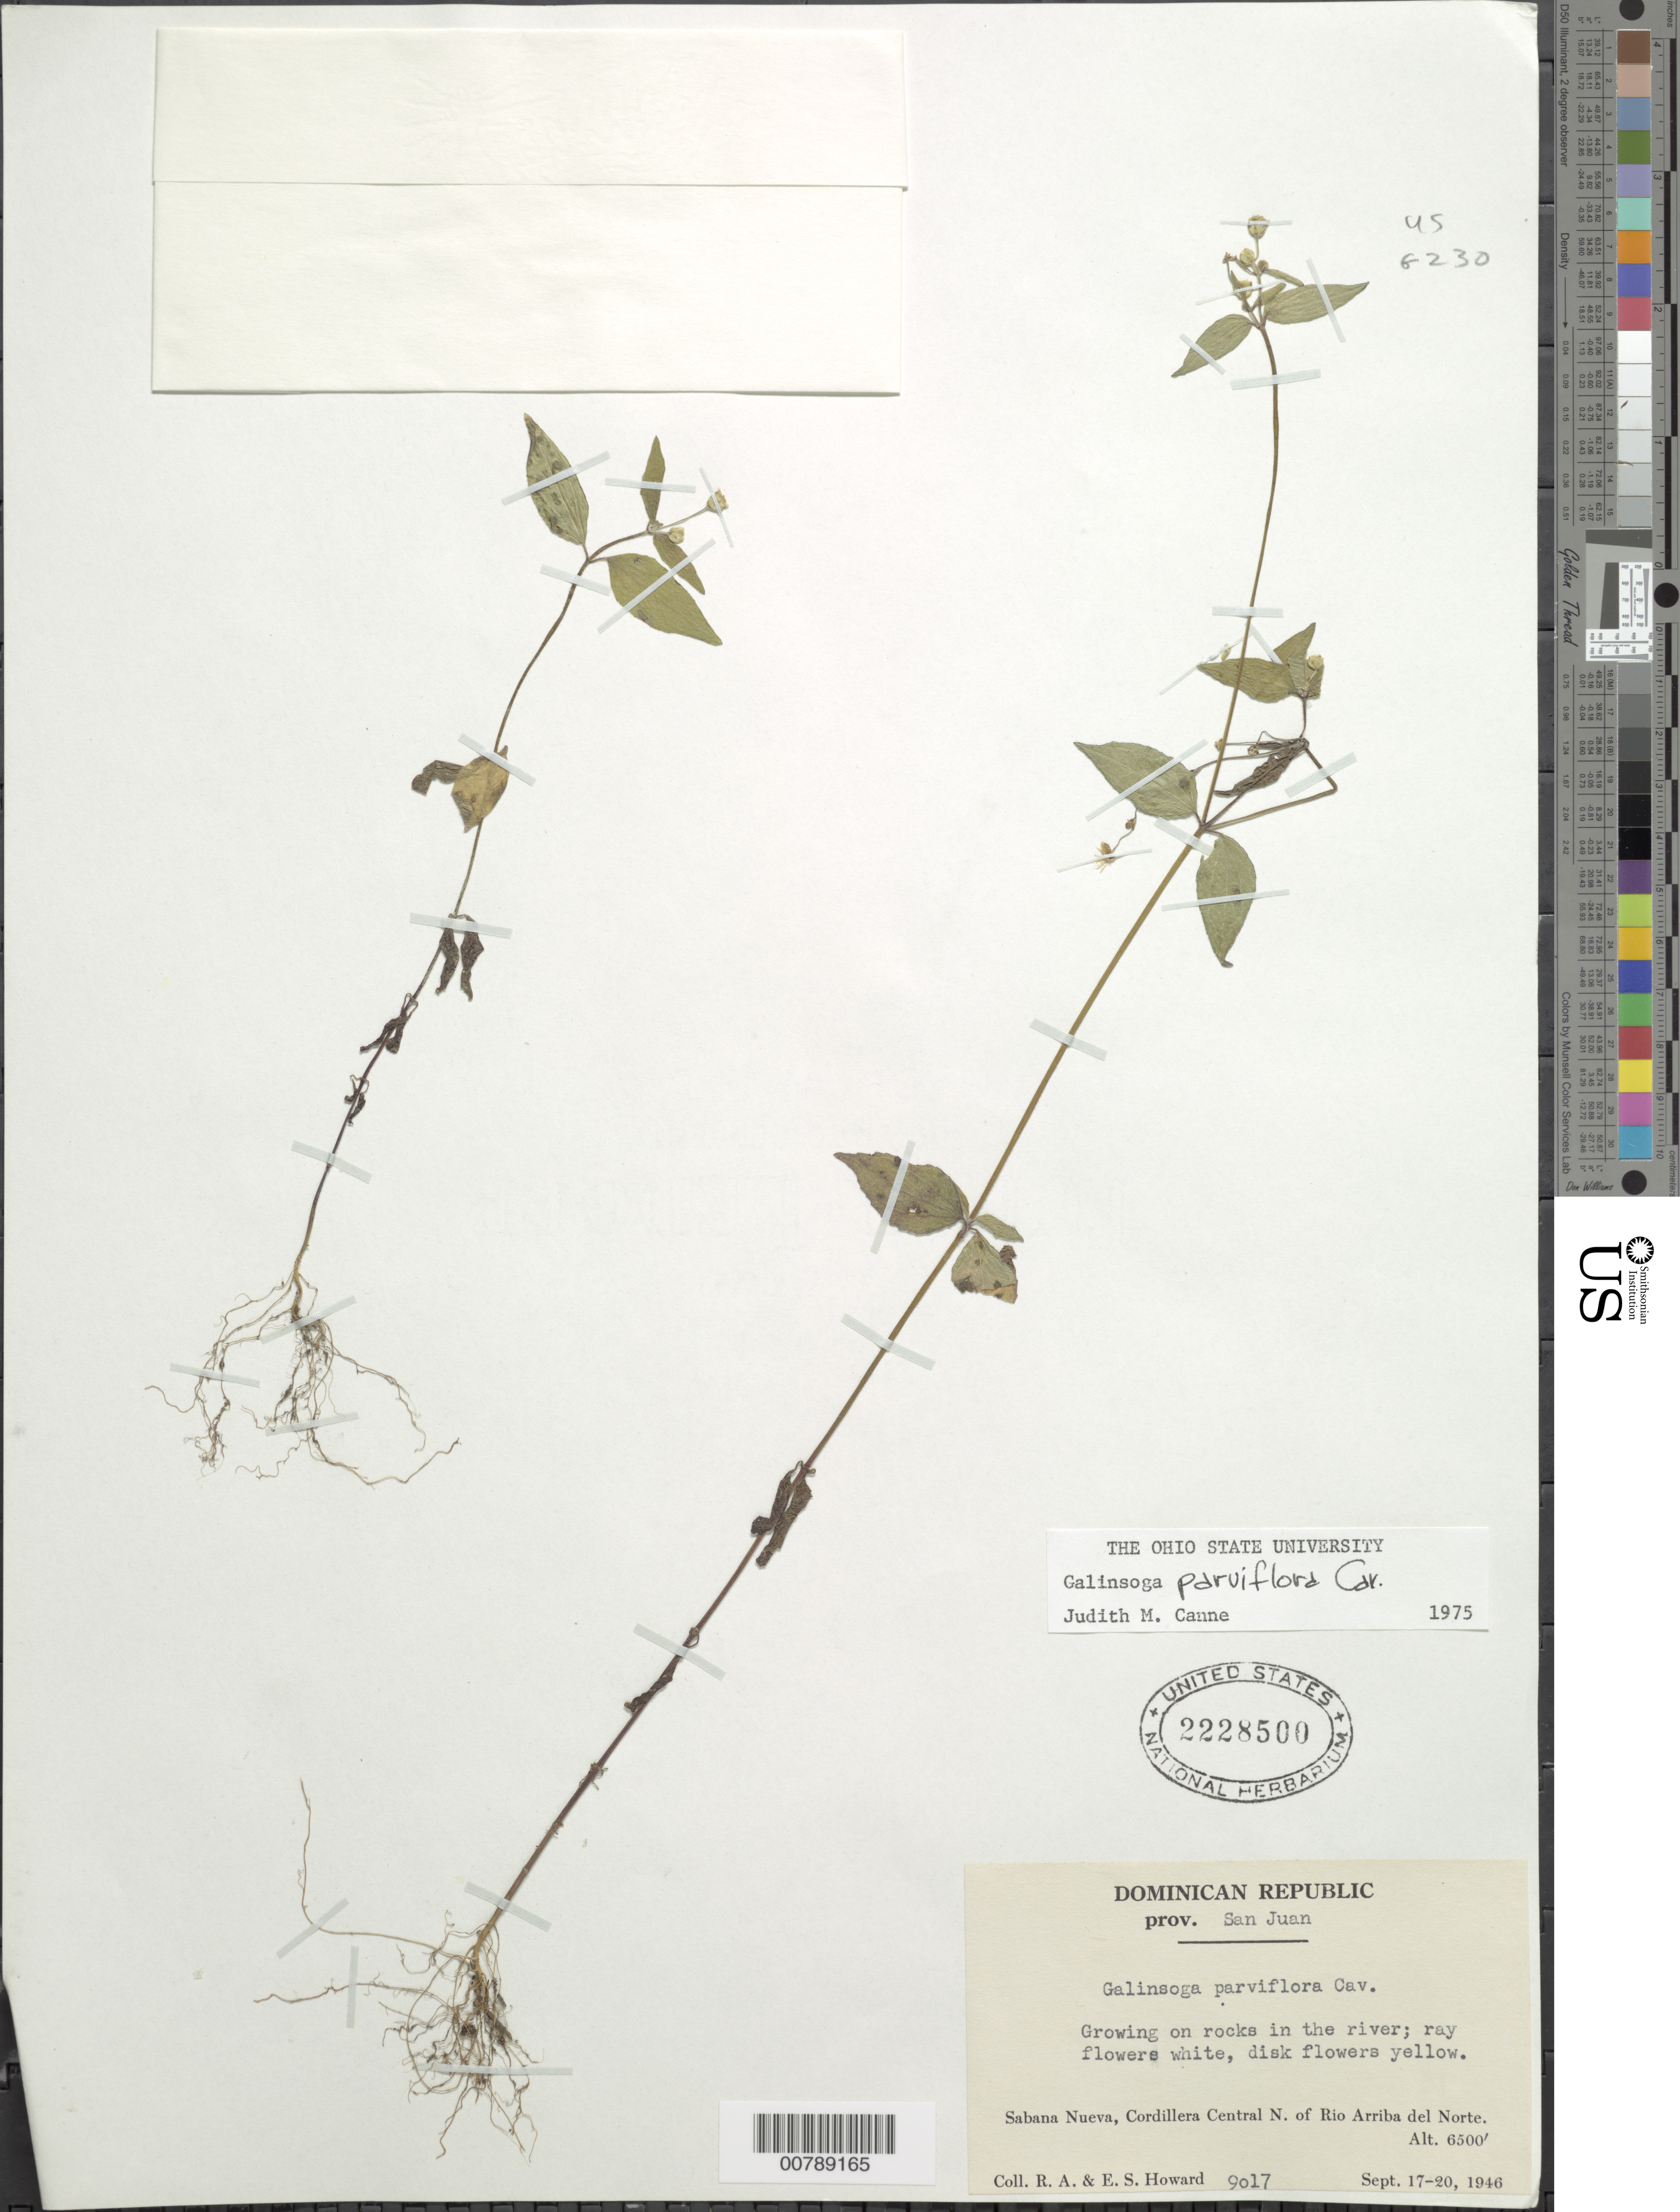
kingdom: Plantae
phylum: Tracheophyta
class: Magnoliopsida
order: Asterales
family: Asteraceae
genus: Galinsoga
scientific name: Galinsoga parviflora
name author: Cav.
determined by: Canne-Hilliker, J. M.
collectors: R. A. Howard & E. S. Howard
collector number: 9017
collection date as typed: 17 Sep 1946 20 Sep 1946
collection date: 1946-09-17/1946-09-20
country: Dominican Republic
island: Hispaniola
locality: Provincia San Juan. Sabana Nueva, Cordillera Central N of Rio Arriba del Norte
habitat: On rocks in the river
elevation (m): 1981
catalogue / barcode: US 2228500